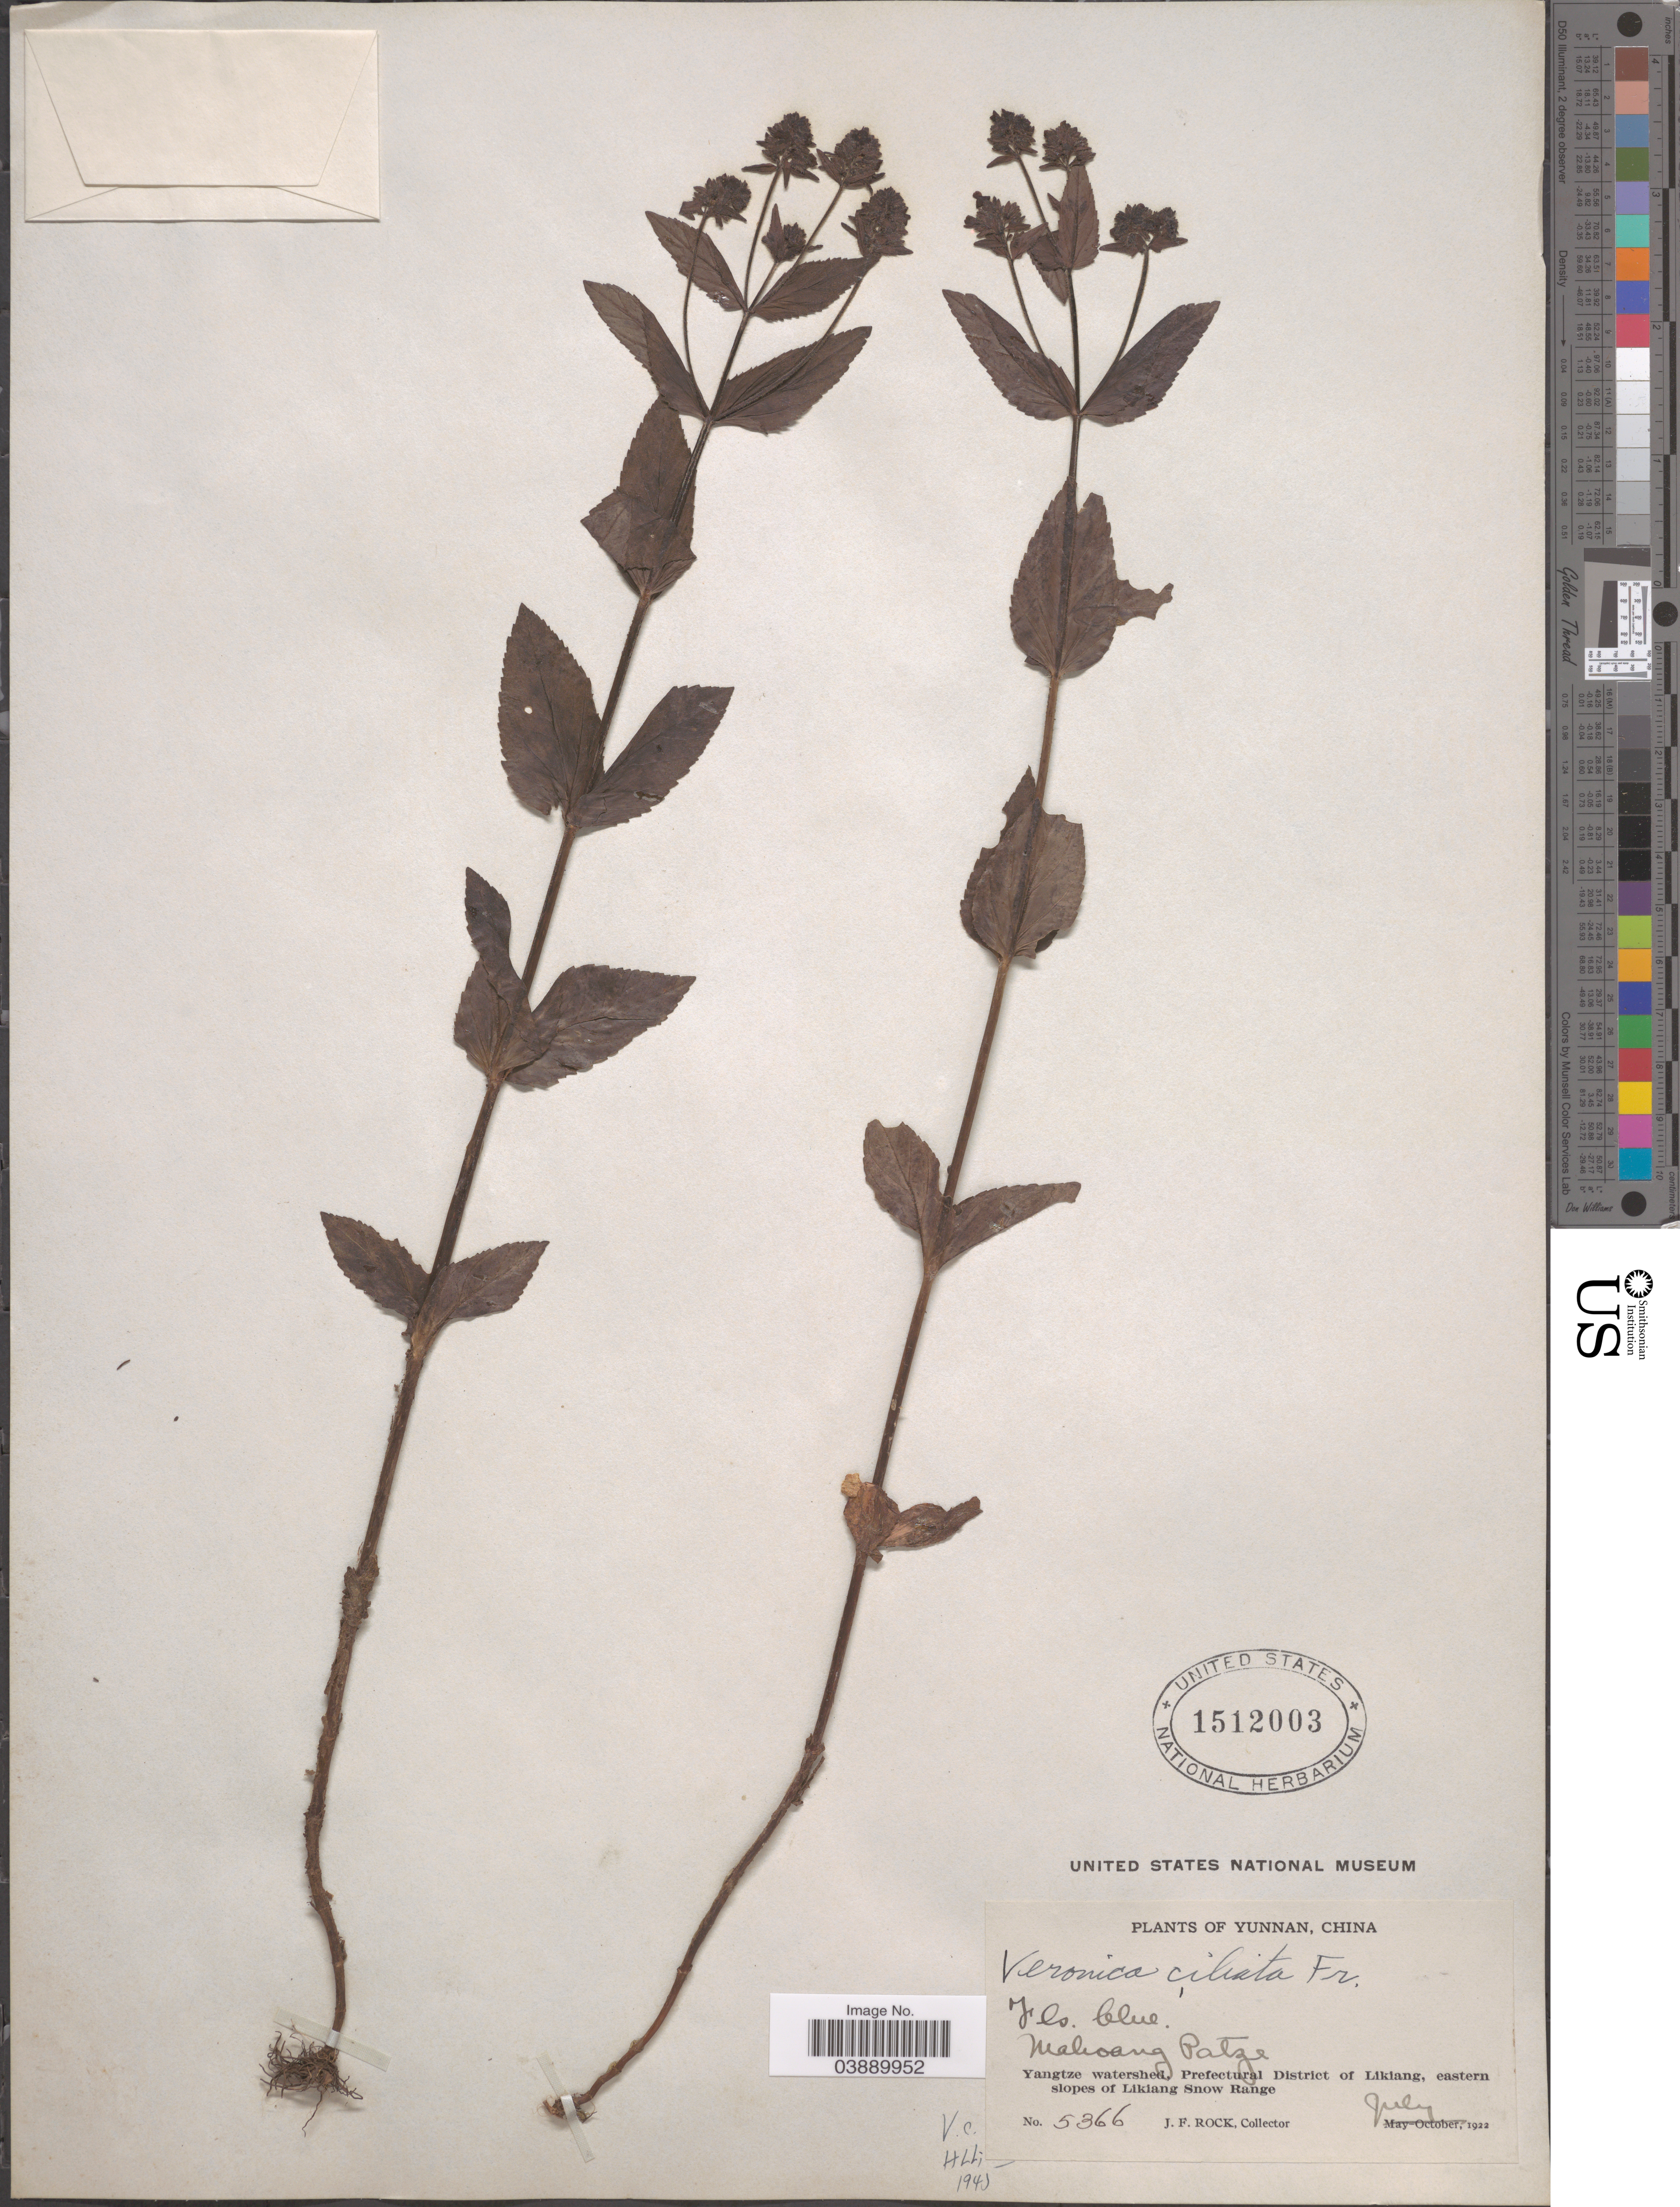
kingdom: Plantae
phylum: Tracheophyta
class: Magnoliopsida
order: Lamiales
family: Plantaginaceae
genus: Veronica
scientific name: Veronica ciliata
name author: Fisch.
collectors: J. Rock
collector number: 5366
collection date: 1922-07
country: China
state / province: Yunnan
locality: Makoang Patze. Yangtze watershed, Prefectural District of Likiang, eastern slopes of Likiang Snow Range.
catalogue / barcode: US 1512003